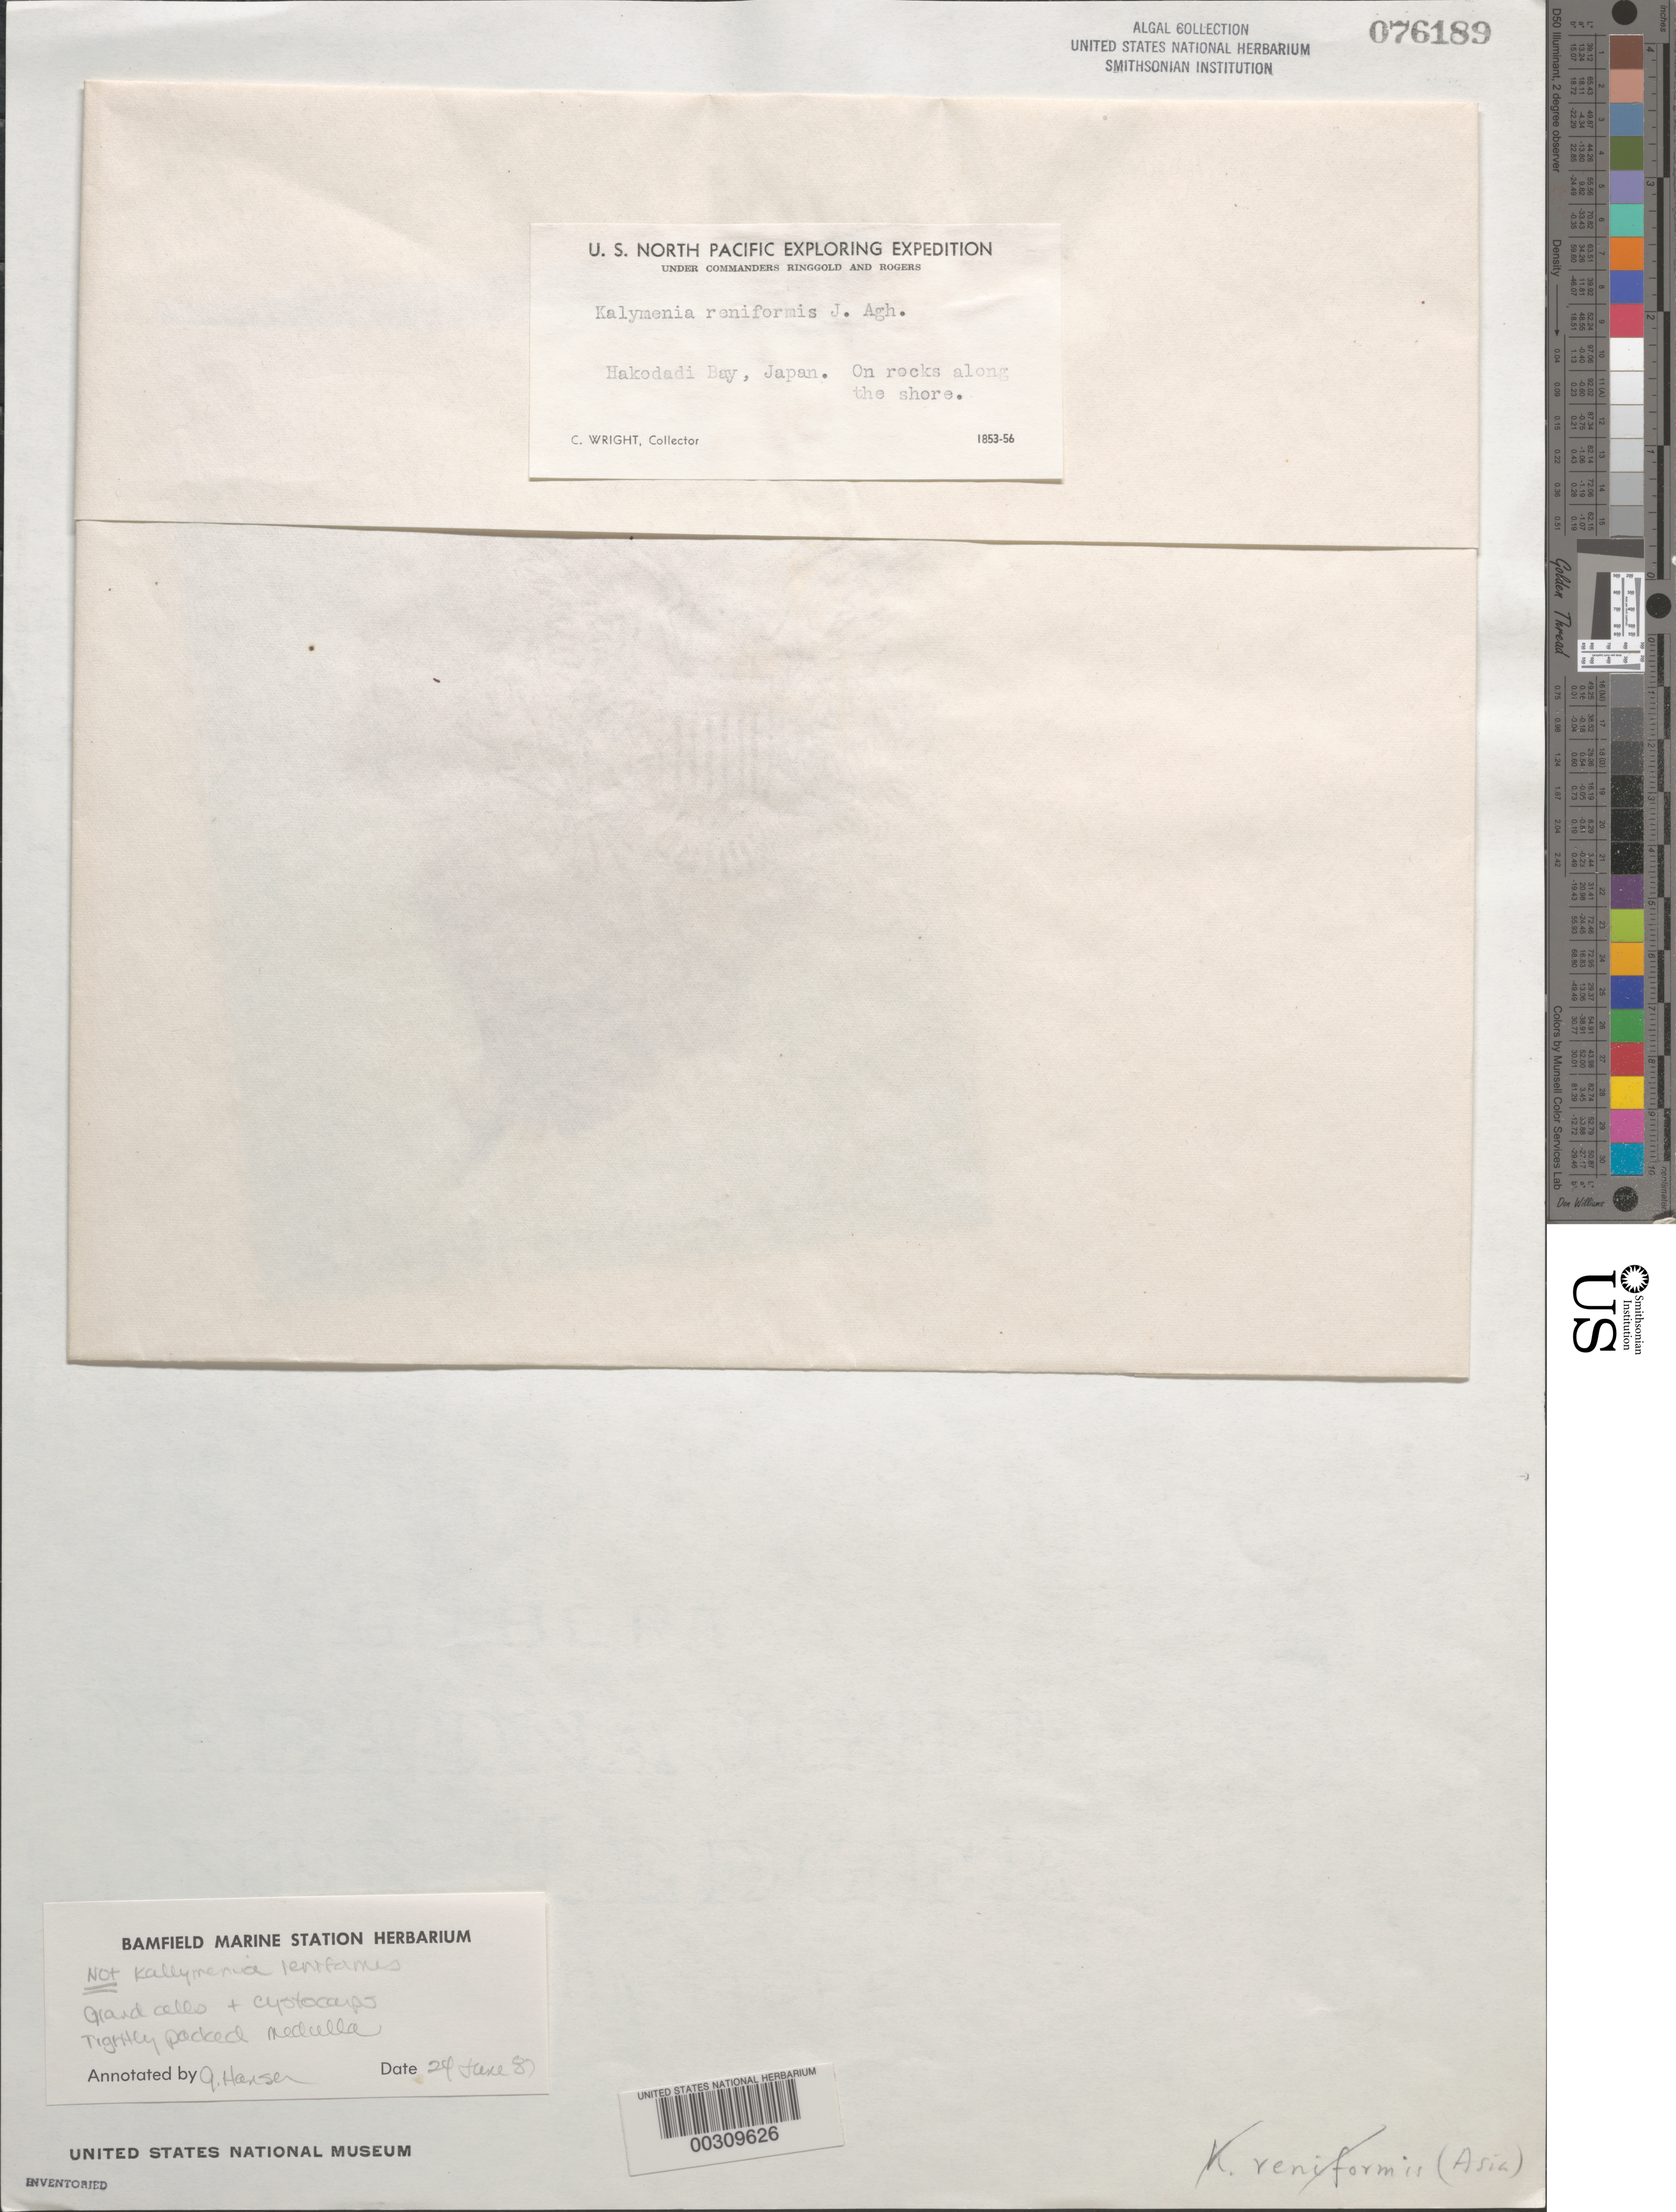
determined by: Hansen, G. I.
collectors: C. Wright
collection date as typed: Jun 1855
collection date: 1855-06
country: Japan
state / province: Hokkaido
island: Hokkaido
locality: Hakodate Bay (Hakodadi Bay)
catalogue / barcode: US 76189